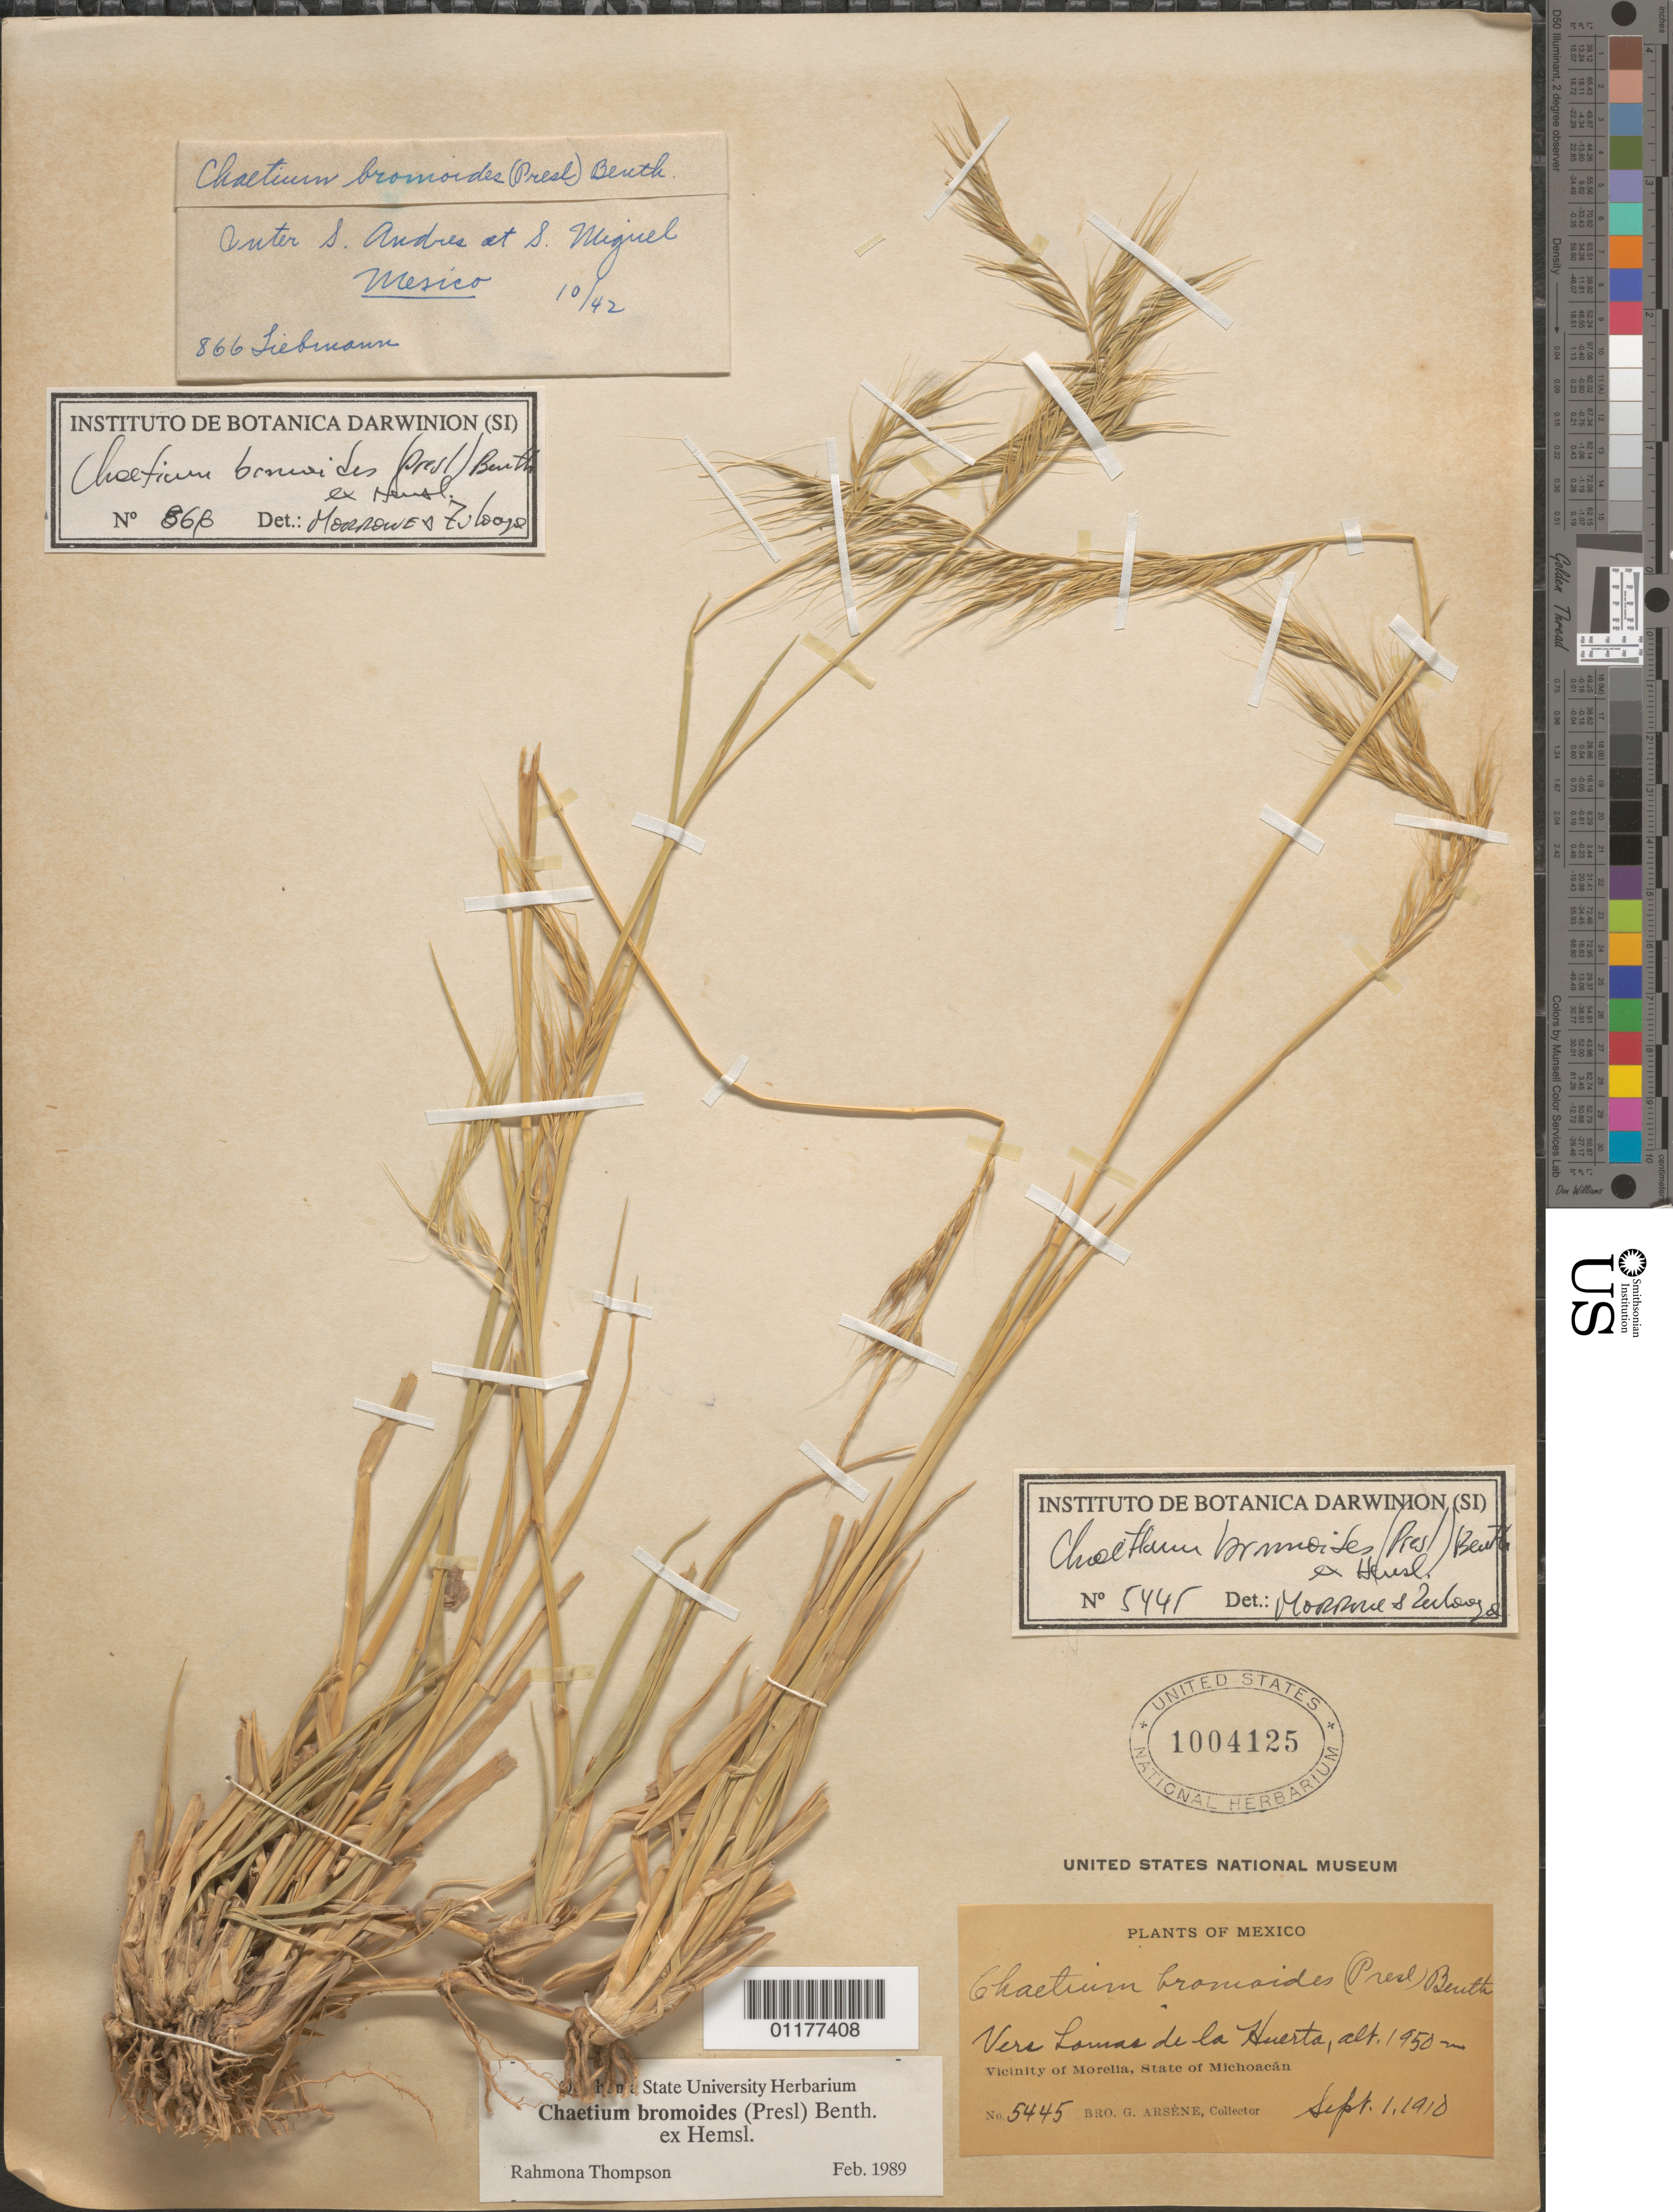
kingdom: Plantae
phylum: Tracheophyta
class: Liliopsida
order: Poales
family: Poaceae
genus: Chaetium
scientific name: Chaetium bromoides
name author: (J. Presl) Benth. ex Hemsl.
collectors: Bro. G. Arsène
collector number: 5445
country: Mexico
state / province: Michoacán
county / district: Morelia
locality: Vera Lomas de la Huerta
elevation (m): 1950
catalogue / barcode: US 1004125